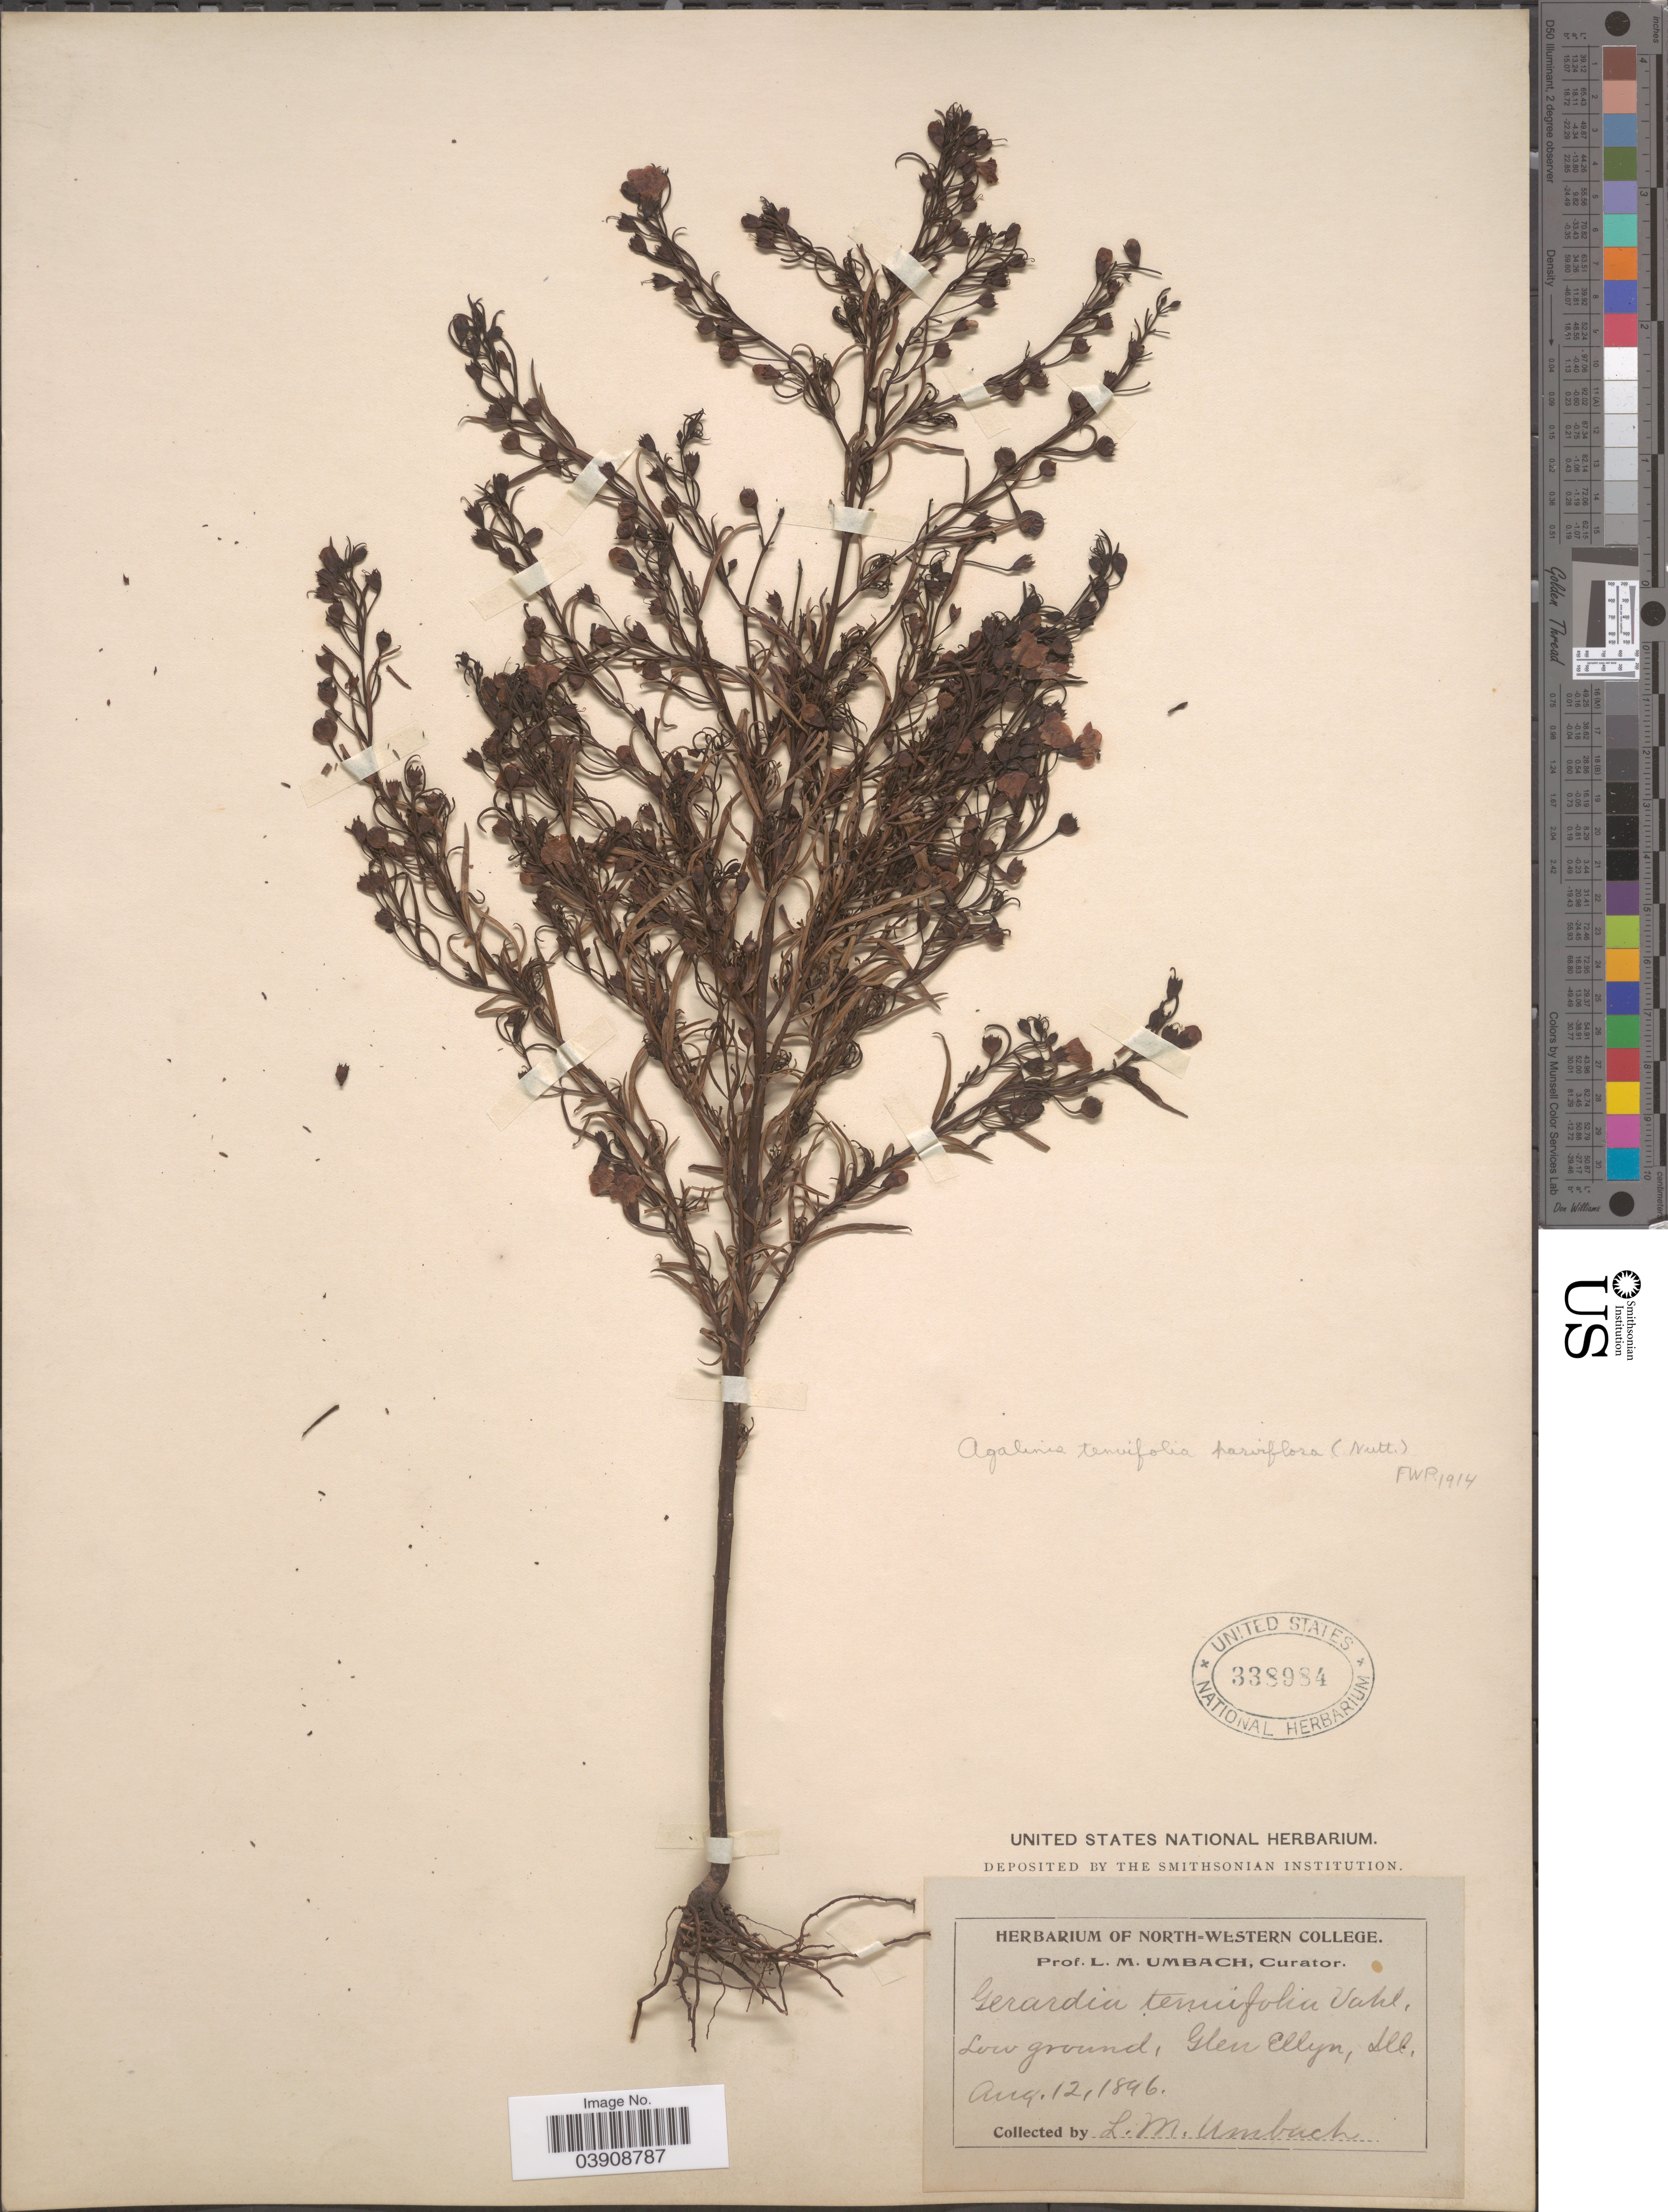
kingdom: Plantae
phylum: Tracheophyta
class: Magnoliopsida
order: Lamiales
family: Orobanchaceae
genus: Agalinis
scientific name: Agalinis tenuifolia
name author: (Vahl) Raf.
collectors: L. M. Umbach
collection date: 1896-08-12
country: United States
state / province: Illinois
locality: Low ground, Glenn Ellyn.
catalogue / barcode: US 338984